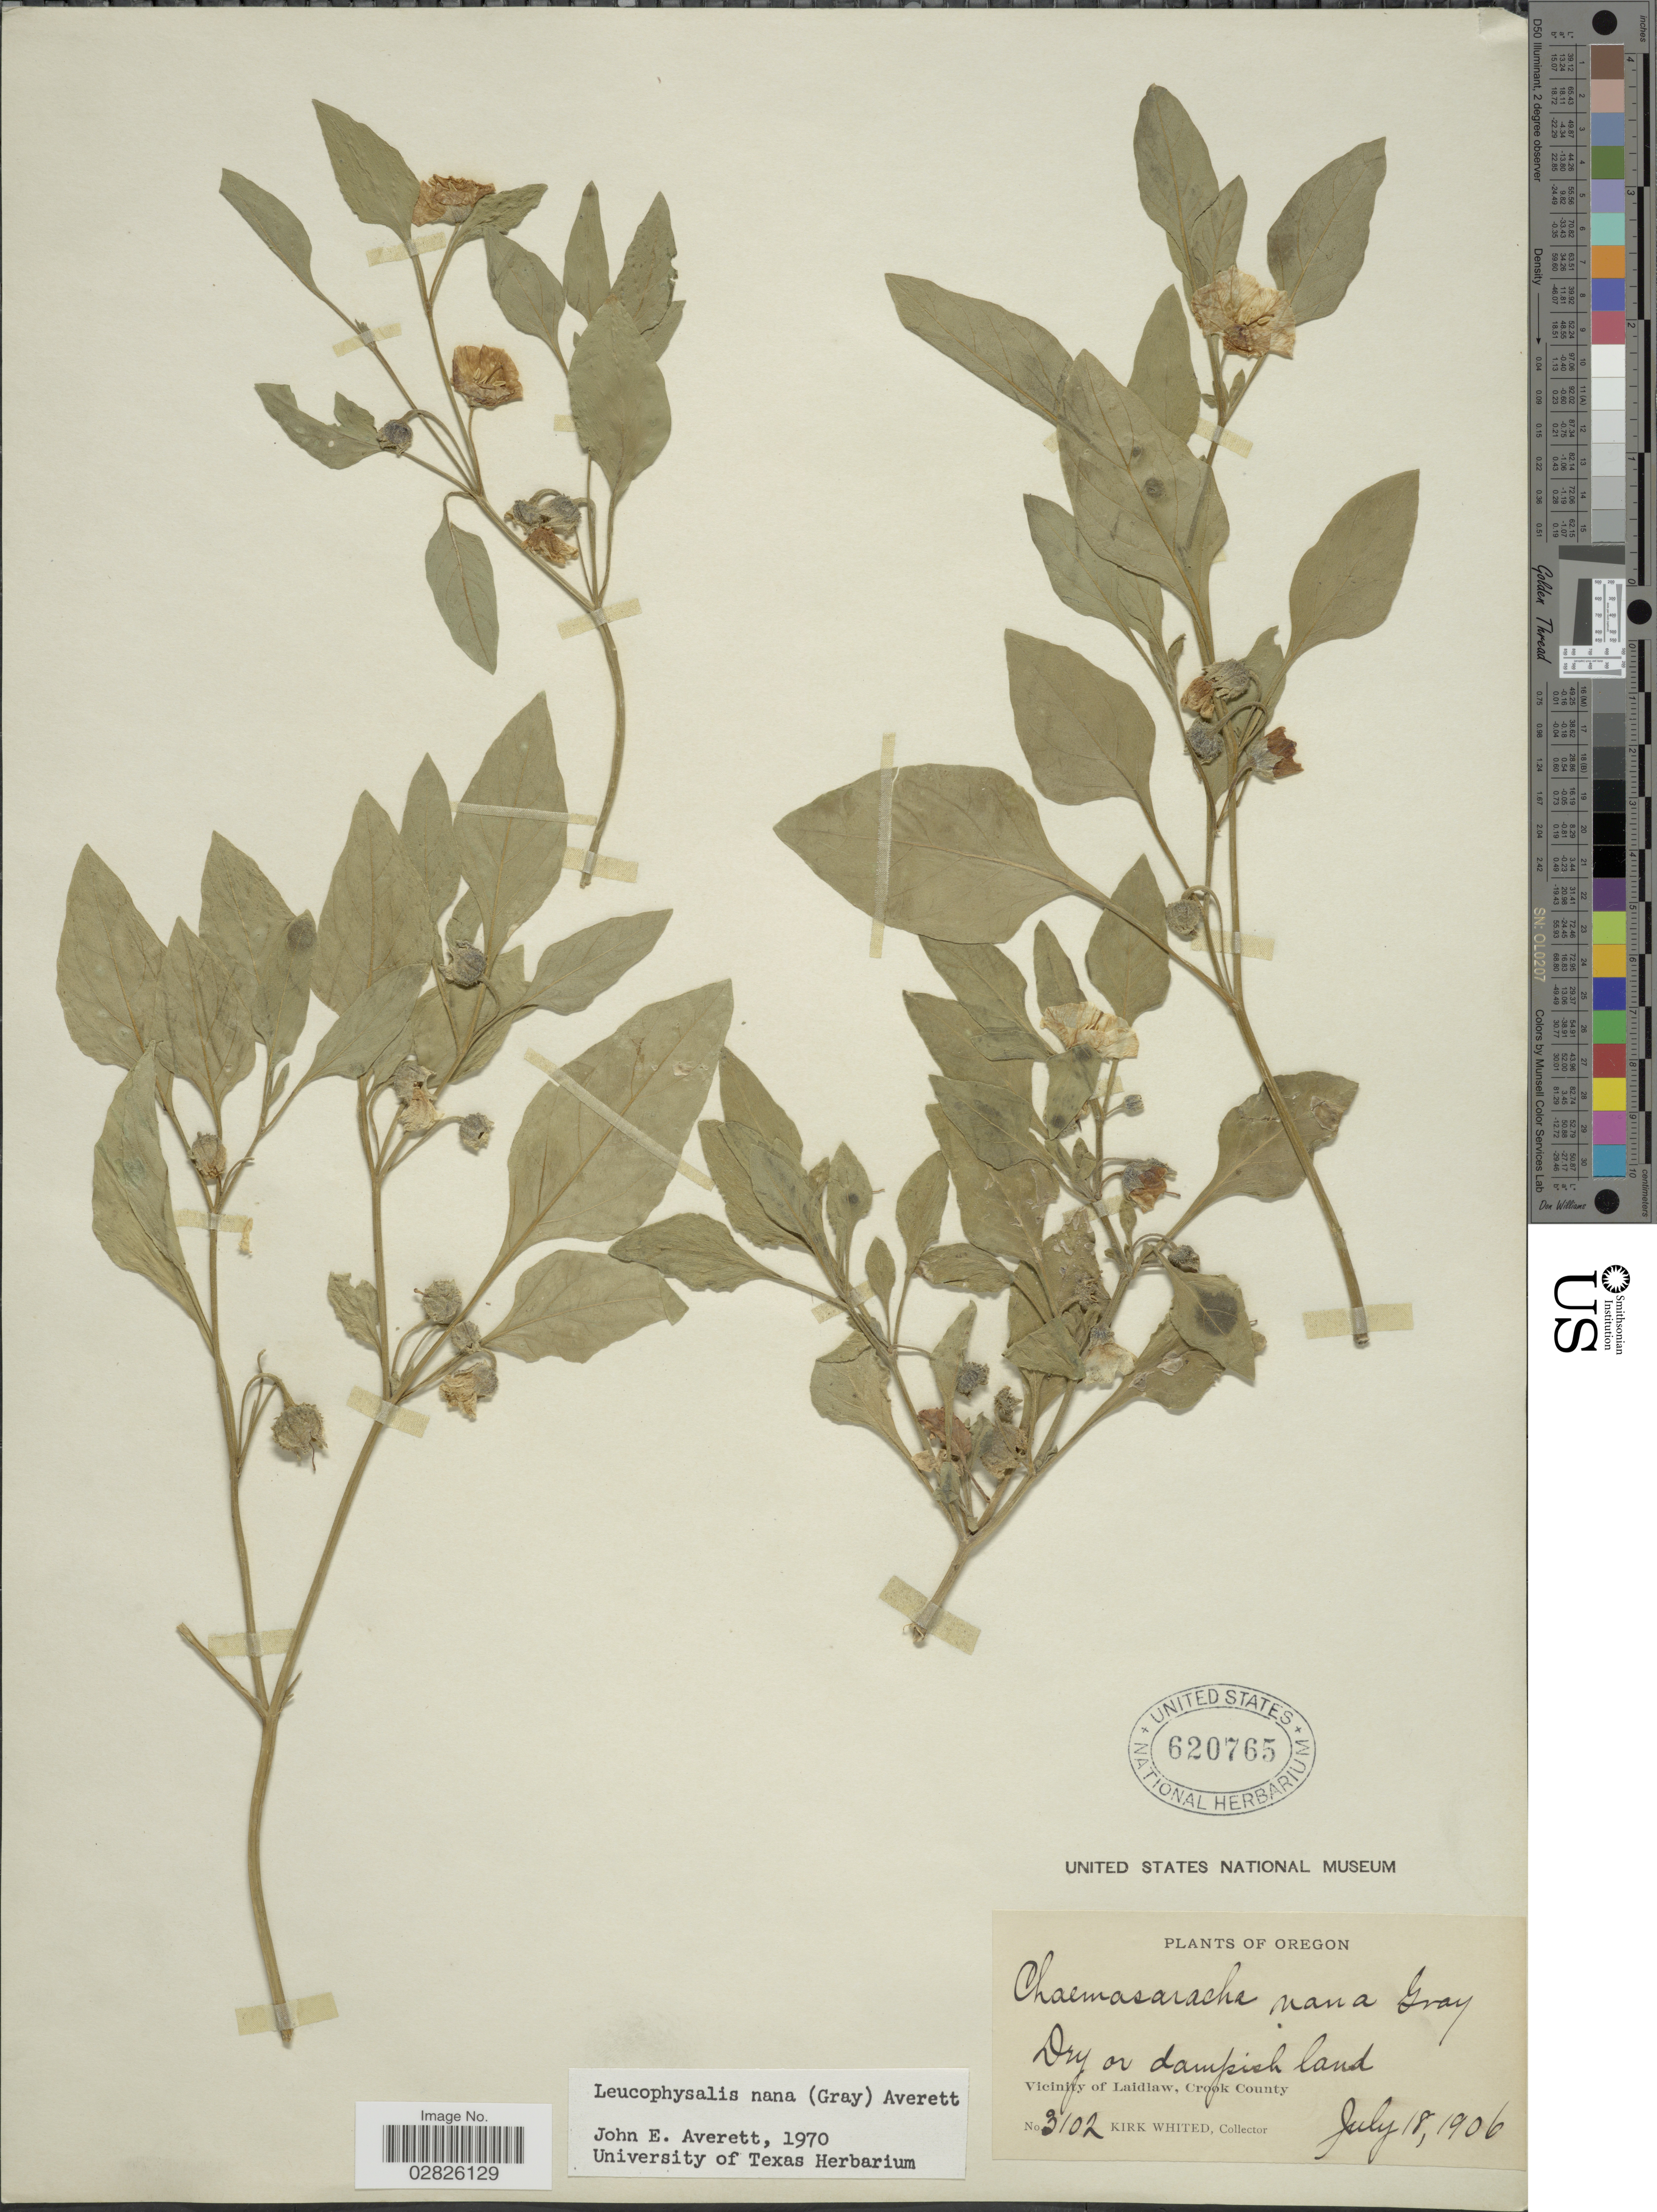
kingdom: Plantae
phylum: Tracheophyta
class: Magnoliopsida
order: Solanales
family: Solanaceae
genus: Leucophysalis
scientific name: Leucophysalis nana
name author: (A. Gray) Averett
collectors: K. Whited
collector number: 3102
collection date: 1906-07-18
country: United States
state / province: Oregon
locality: Vicinity of Laidlaw, Crook County.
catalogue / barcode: US 620765